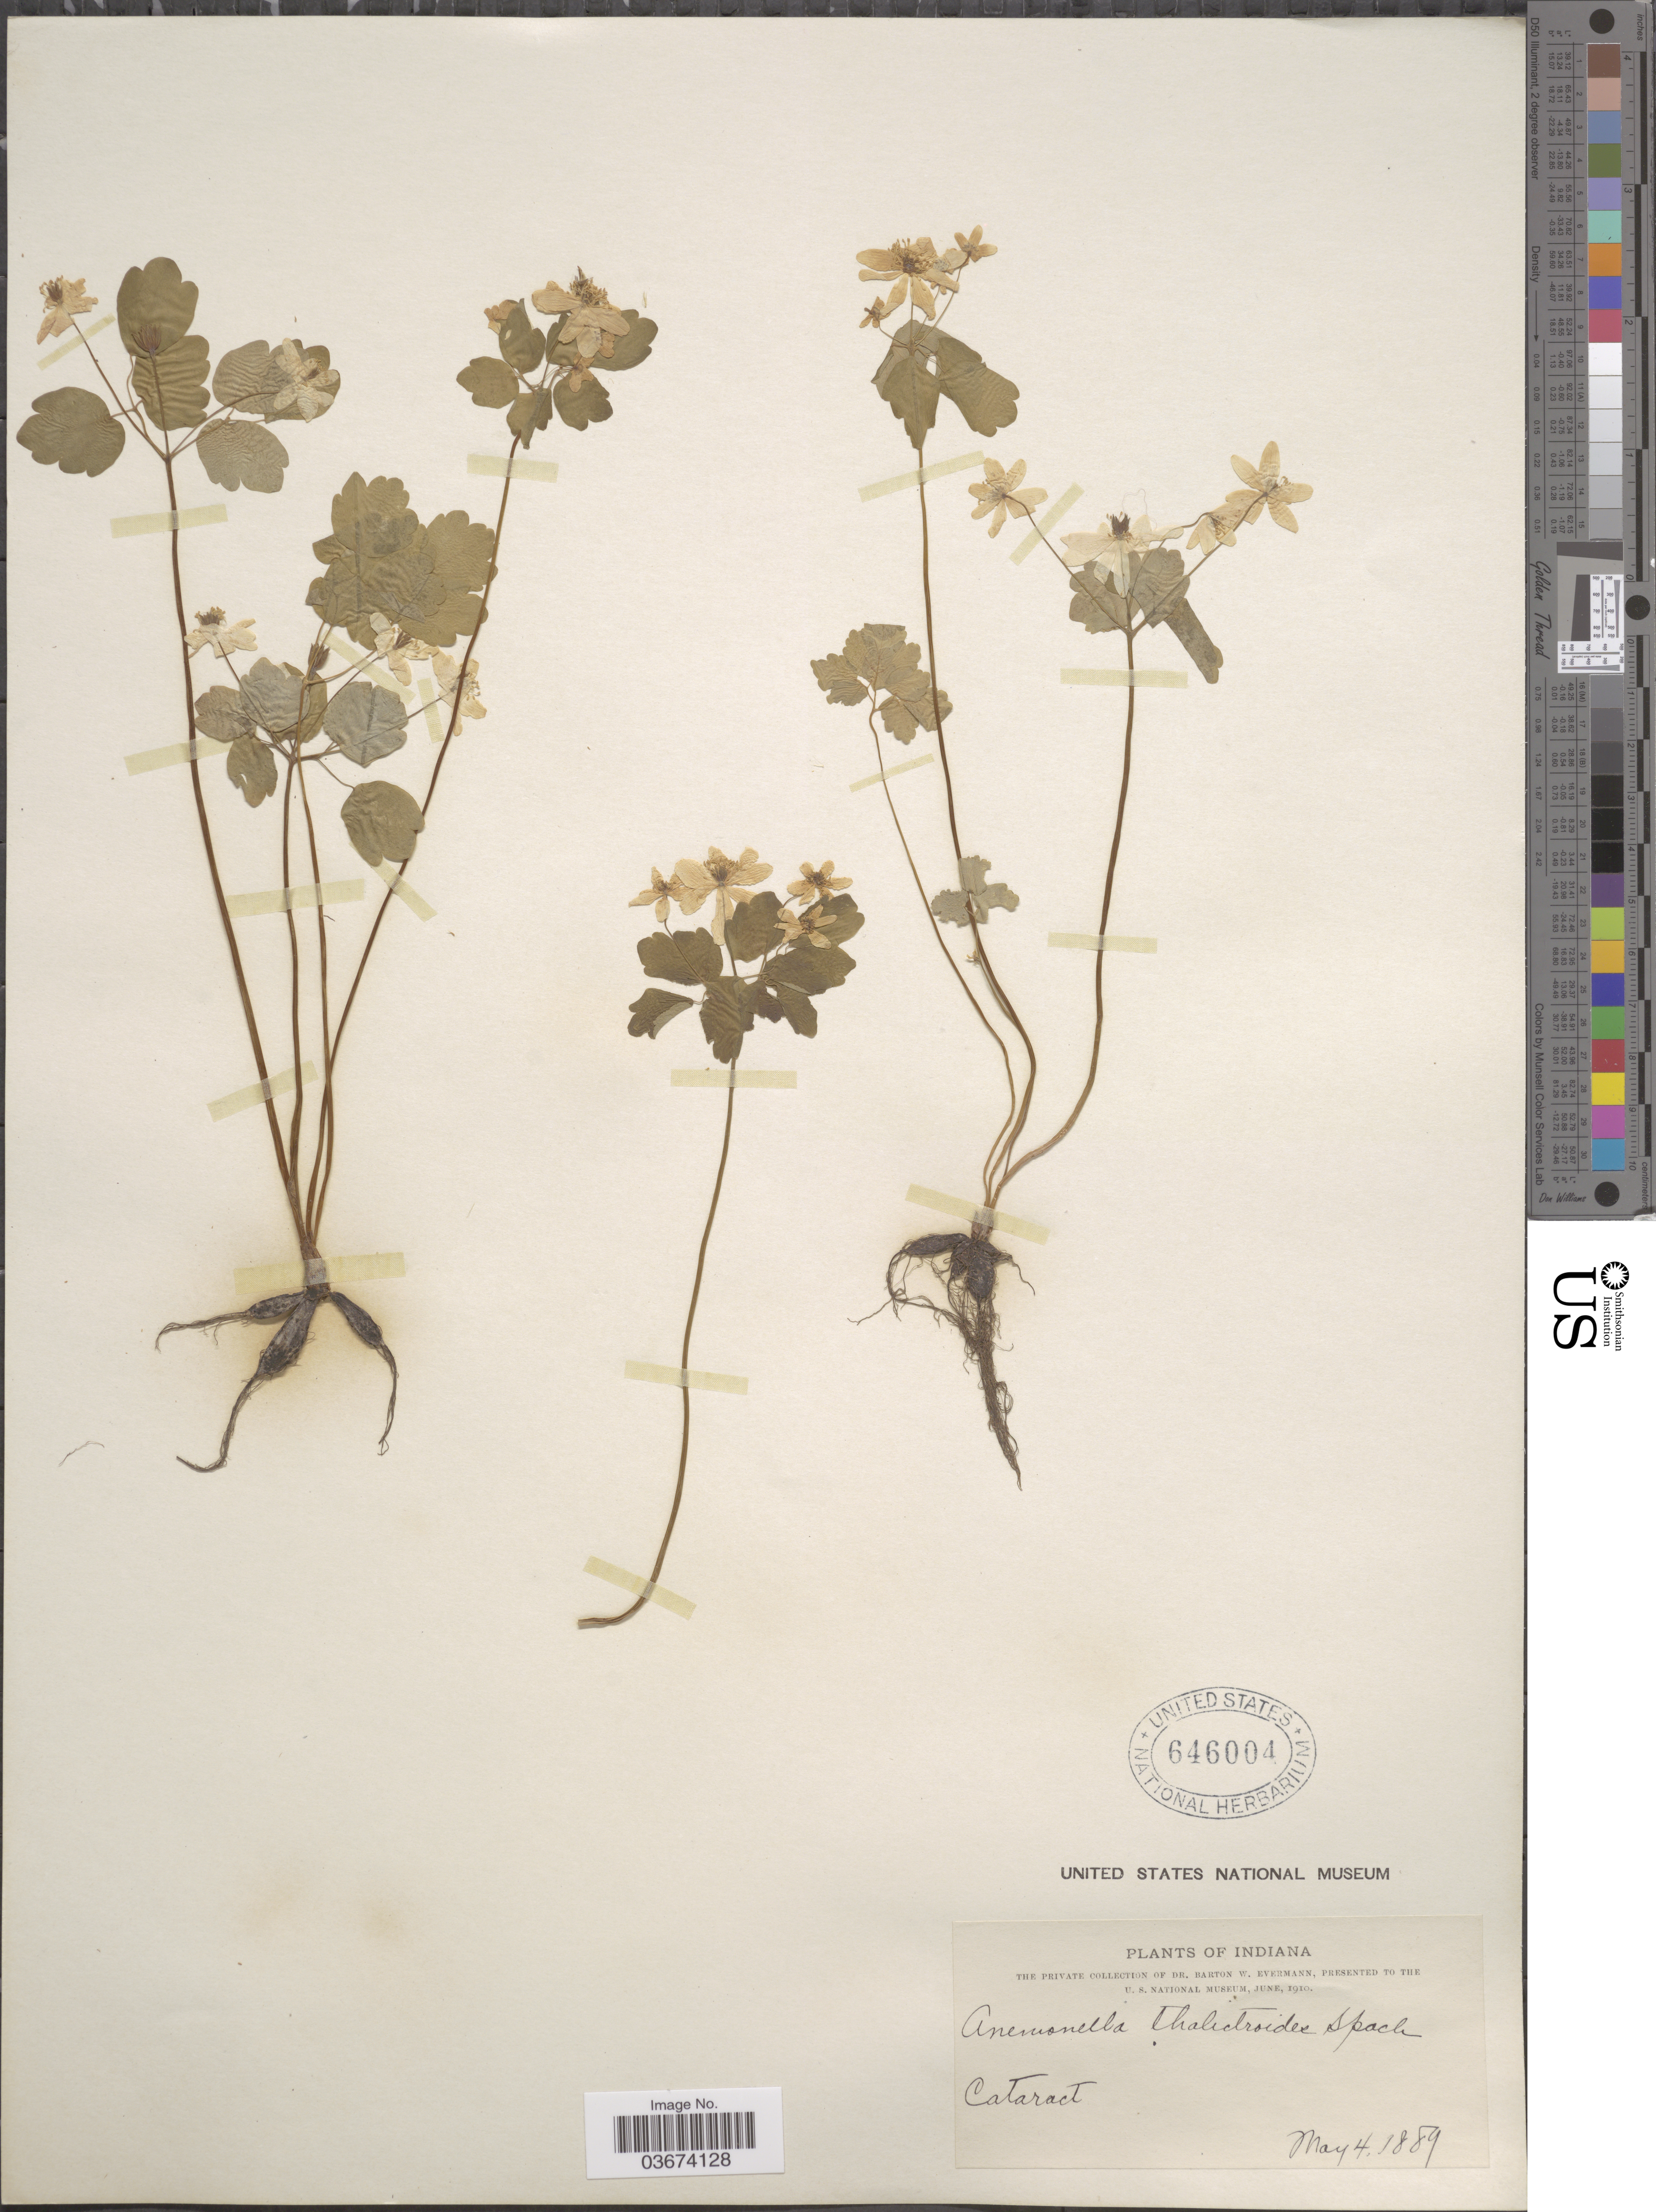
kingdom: Plantae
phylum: Tracheophyta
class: Magnoliopsida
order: Ranunculales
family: Ranunculaceae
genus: Thalictrum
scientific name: Thalictrum thalictroides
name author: (L.) A.J. Eames & B. Boivin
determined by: Strong, M. T., (US), Smithsonian Institution - National Museum of Natural History (UNITED STATES)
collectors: B. W. Evermann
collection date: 1889-05-04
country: United States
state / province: Indiana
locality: Cataract.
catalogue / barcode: US 646004